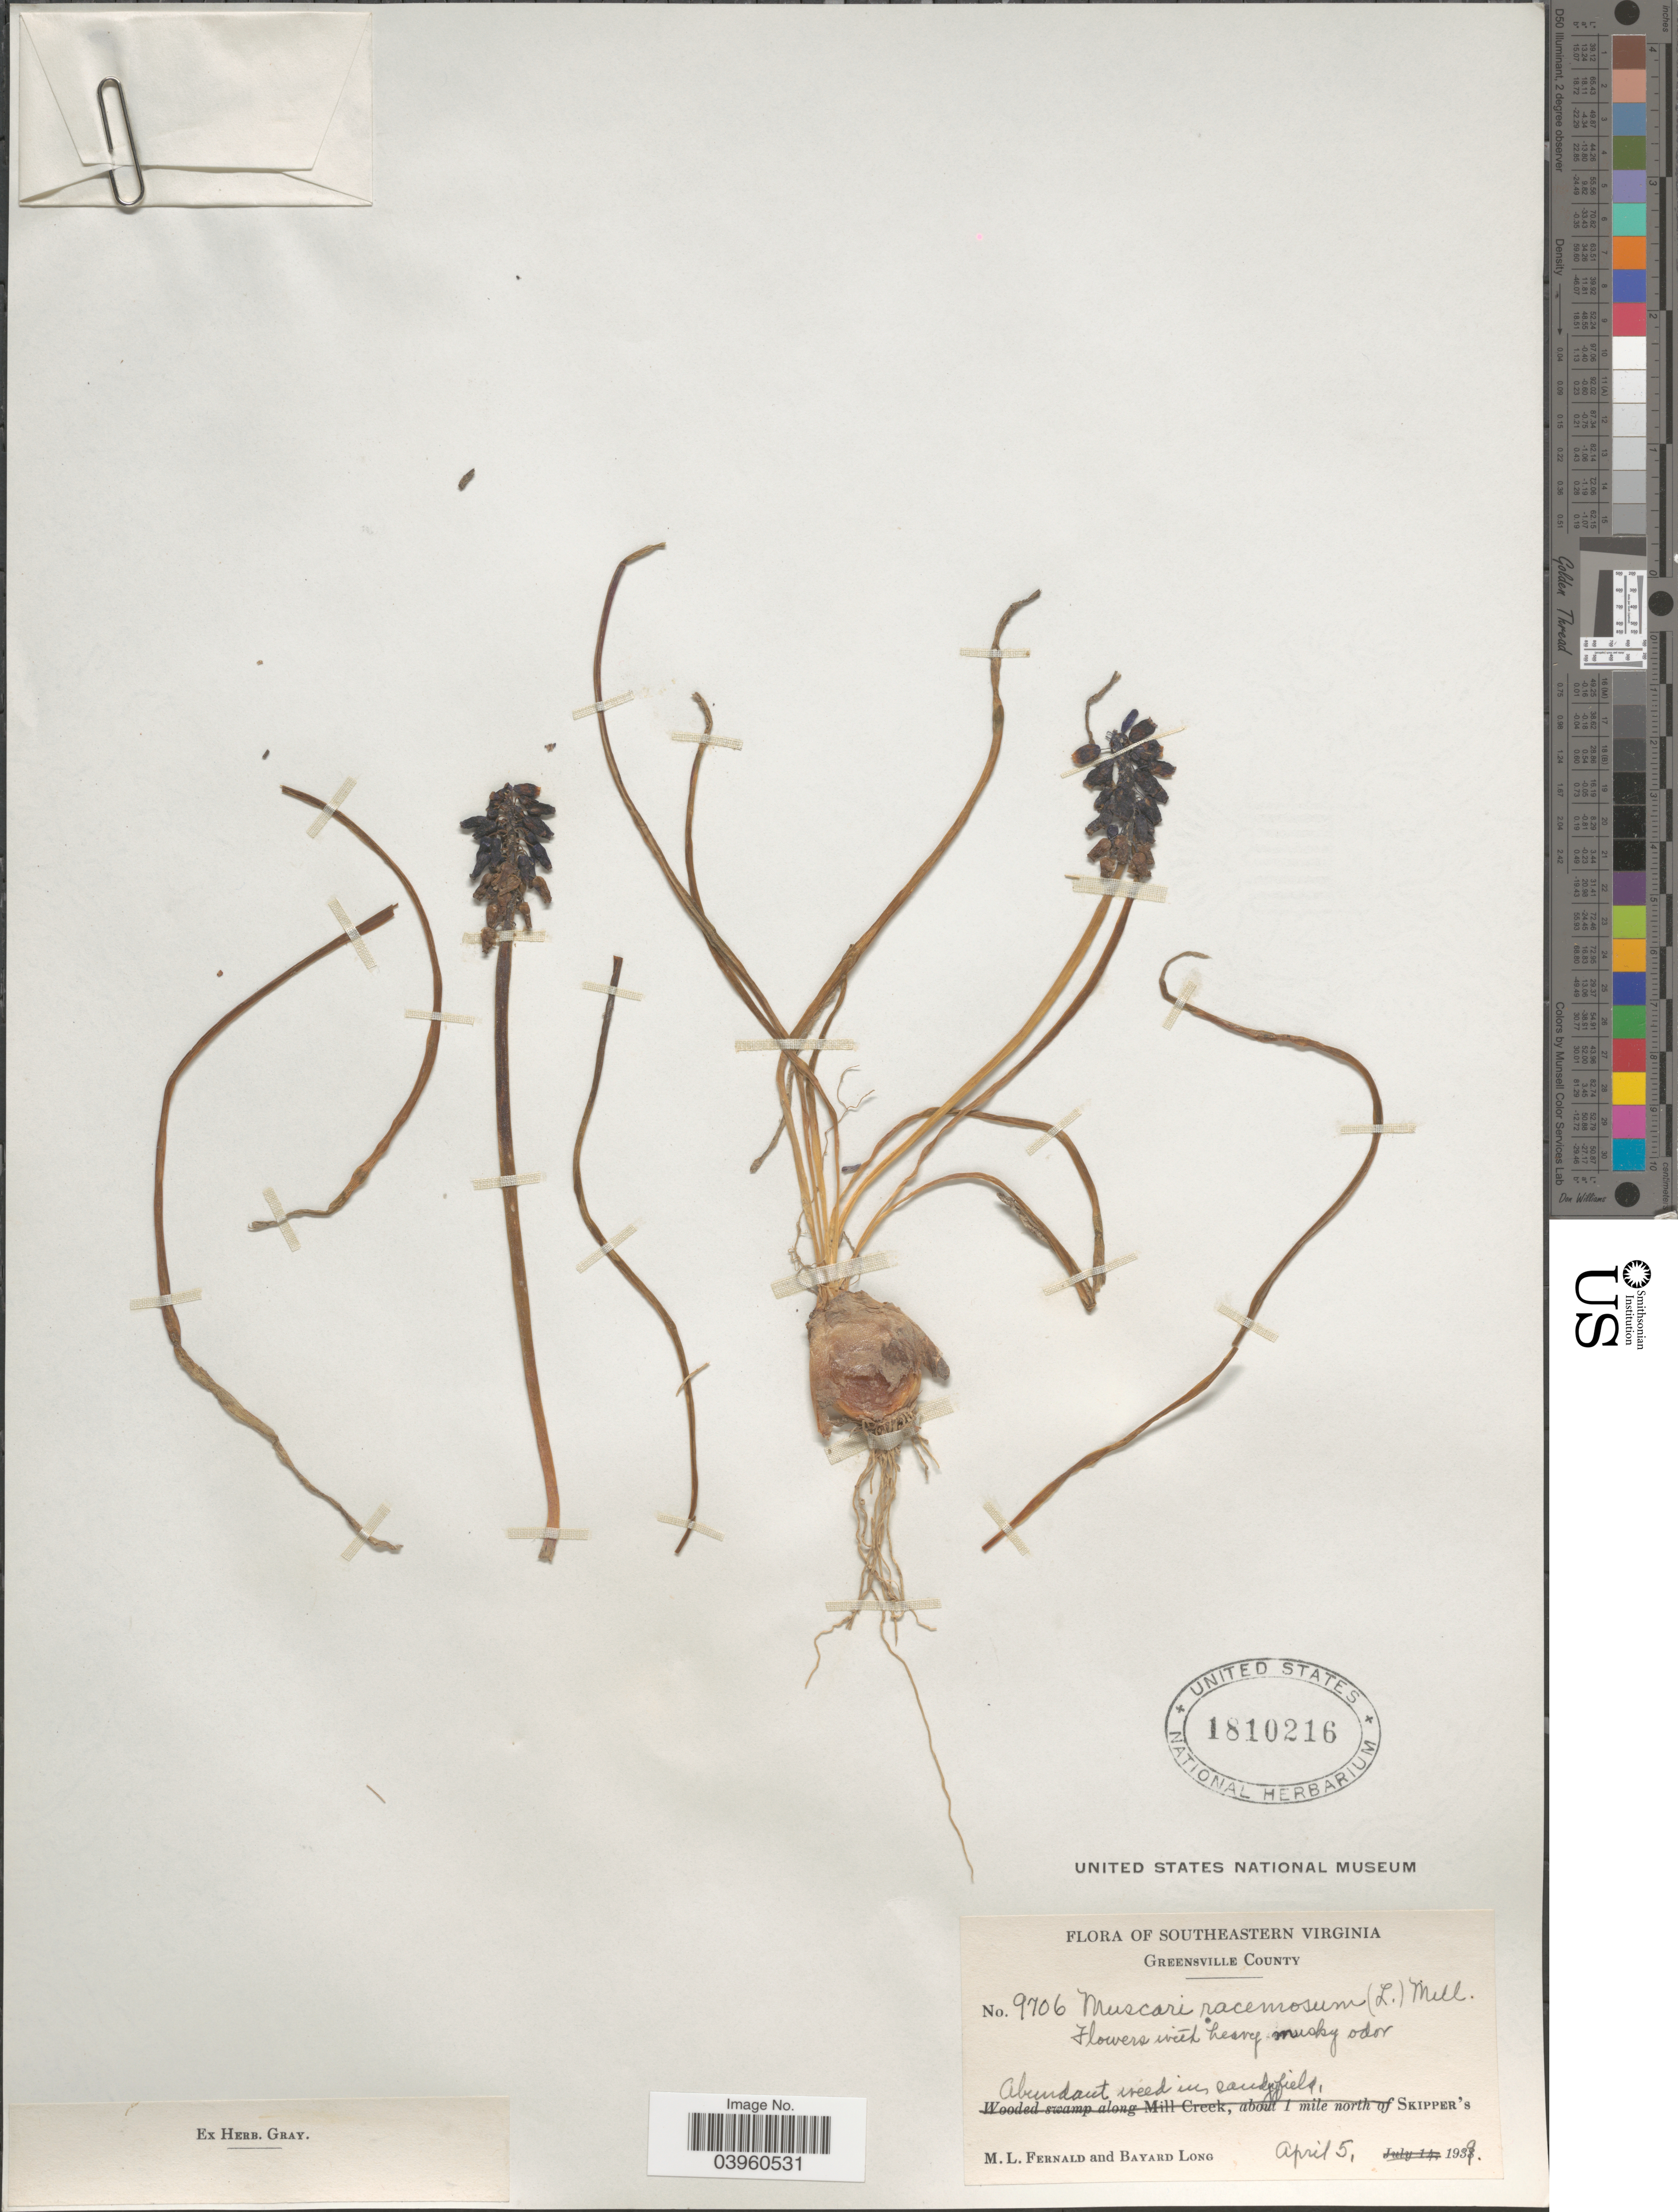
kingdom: Plantae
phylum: Tracheophyta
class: Liliopsida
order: Asparagales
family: Asparagaceae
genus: Muscari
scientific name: Muscari racemosum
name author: (L.) Mill.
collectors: M. L. Fernald & B. Long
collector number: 9706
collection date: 1939-04-05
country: United States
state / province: Virginia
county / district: Greensville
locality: Southeastern Virginia. Greensville County. Skipper's.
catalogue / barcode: US 1810216